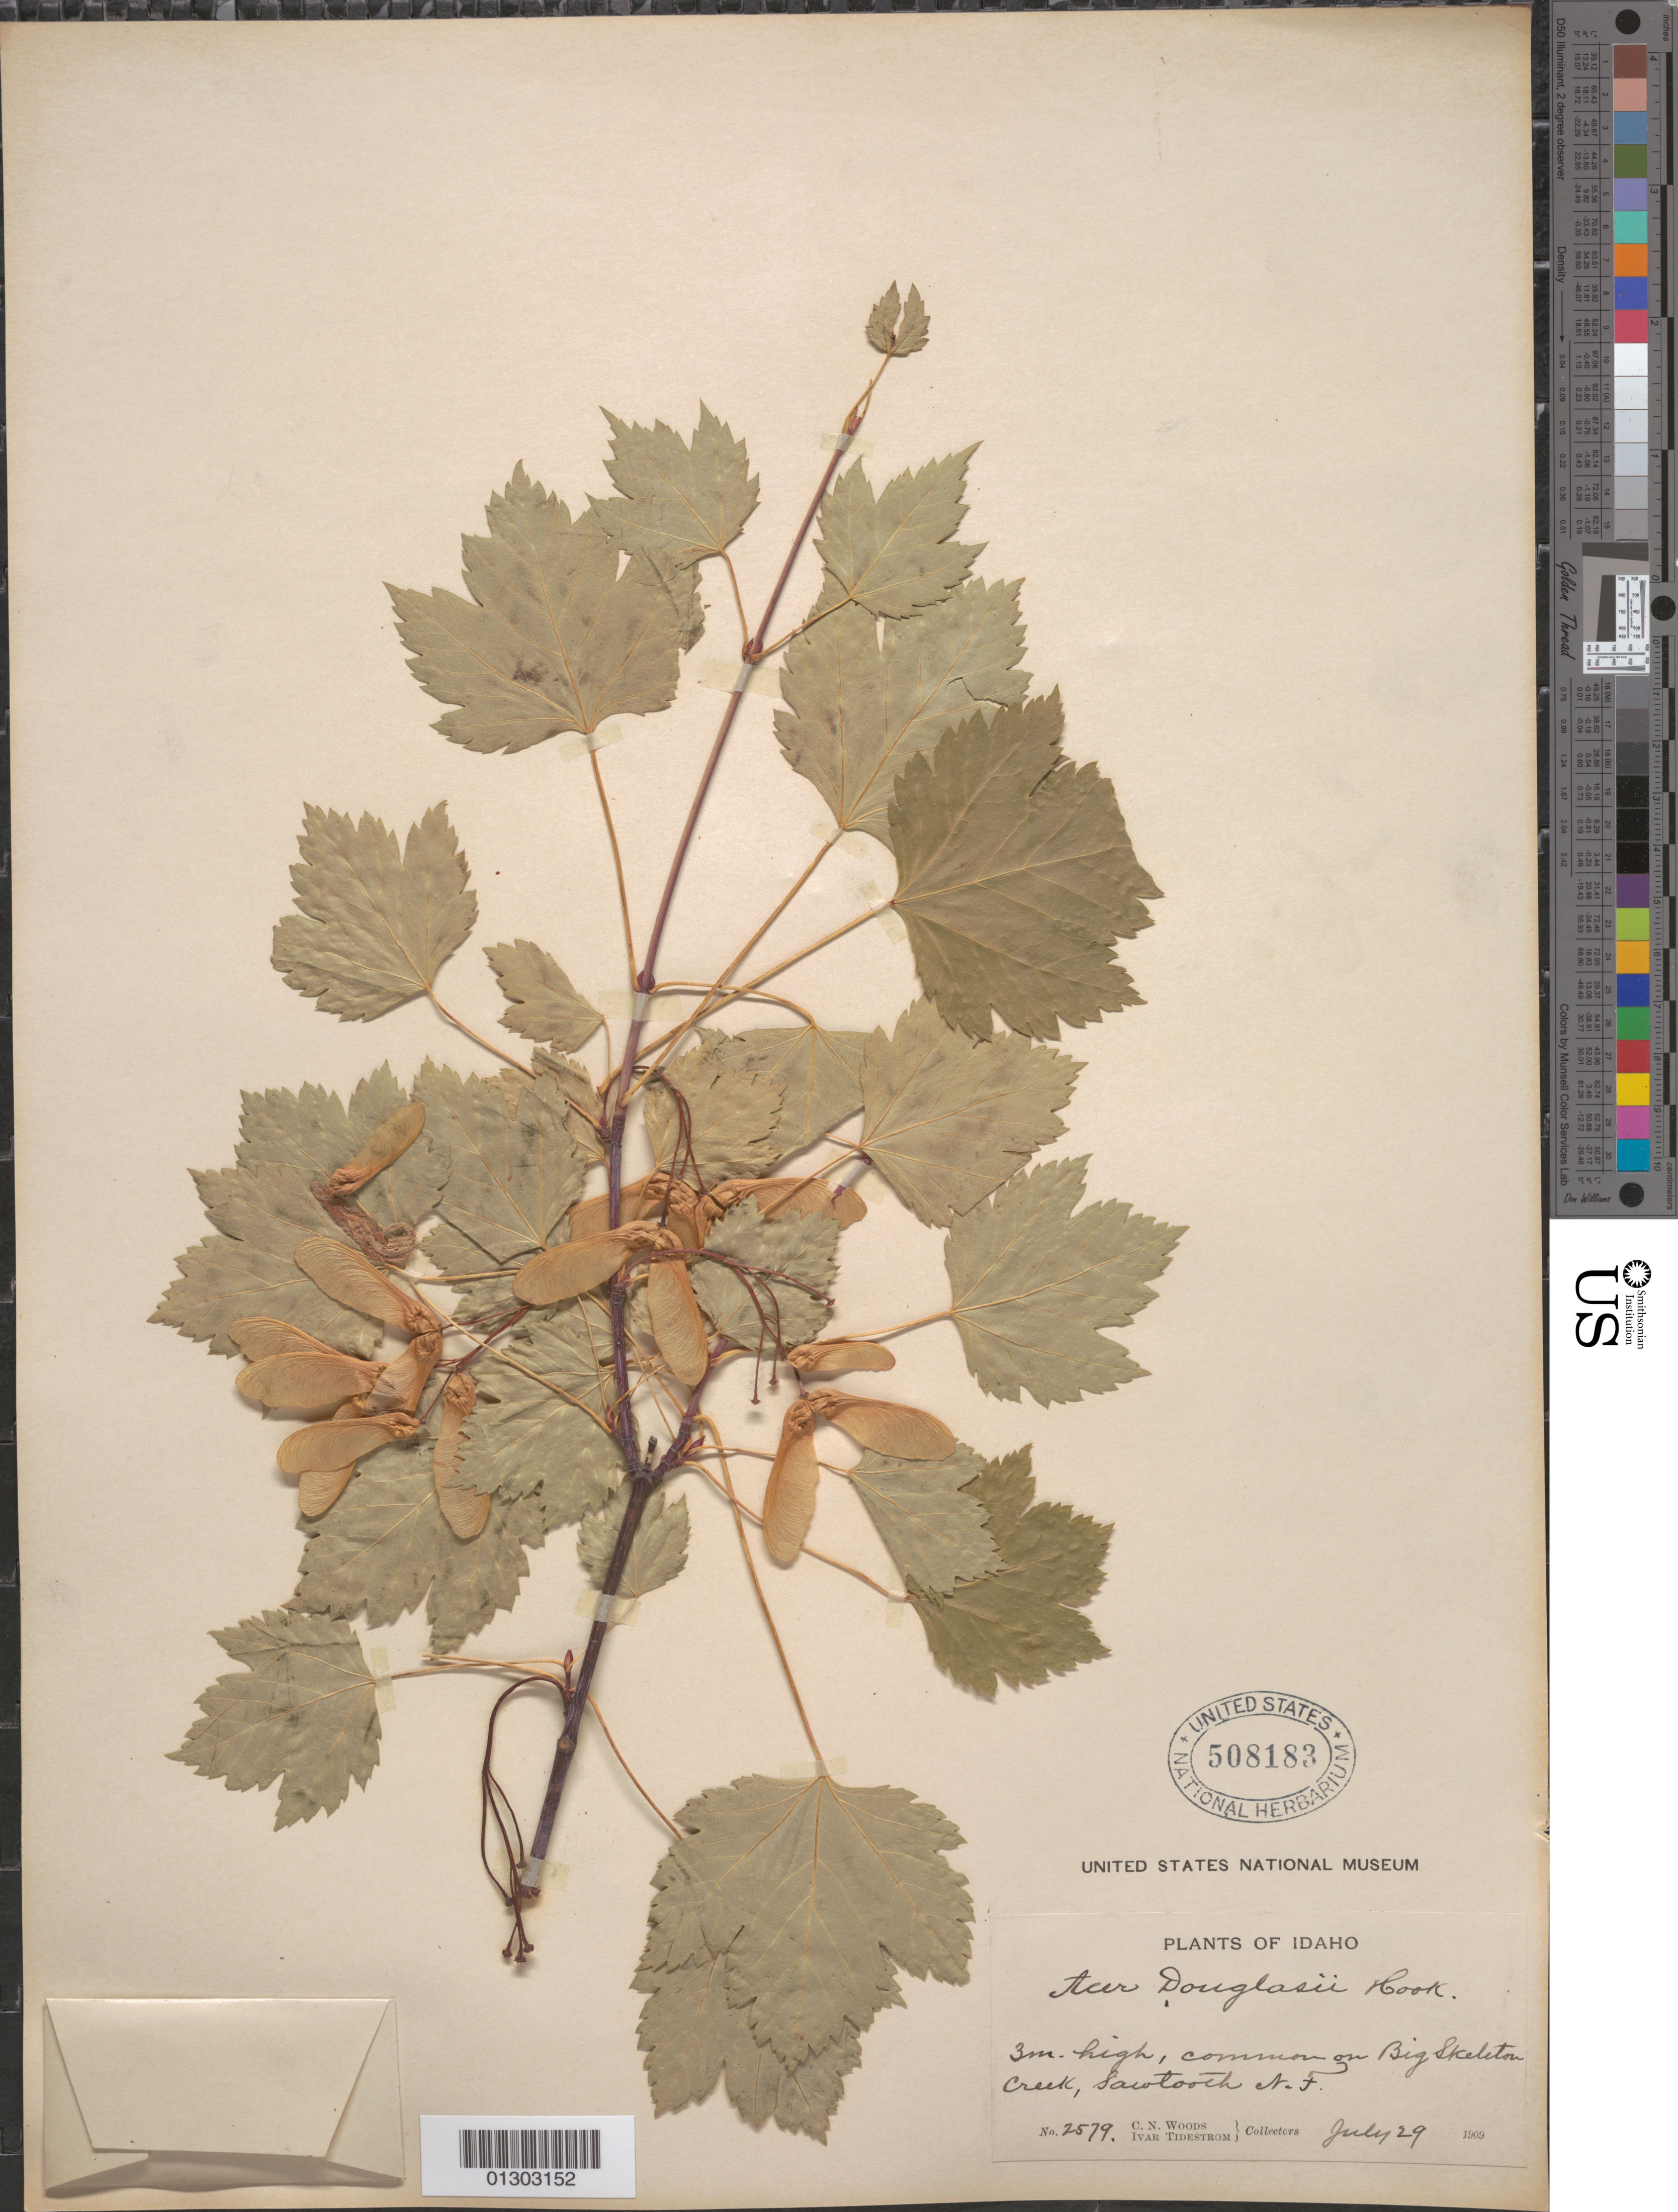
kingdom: Plantae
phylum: Tracheophyta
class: Magnoliopsida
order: Sapindales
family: Sapindaceae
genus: Acer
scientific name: Acer glabrum var. douglasii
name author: (Hook.) Dippel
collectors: C. Woods & I. F. Tidestrom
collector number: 2579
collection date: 1909-07-29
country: United States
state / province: Idaho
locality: Sawtooth N.F., Big Skeleton Creek.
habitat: Common on creek.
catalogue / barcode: US 508183